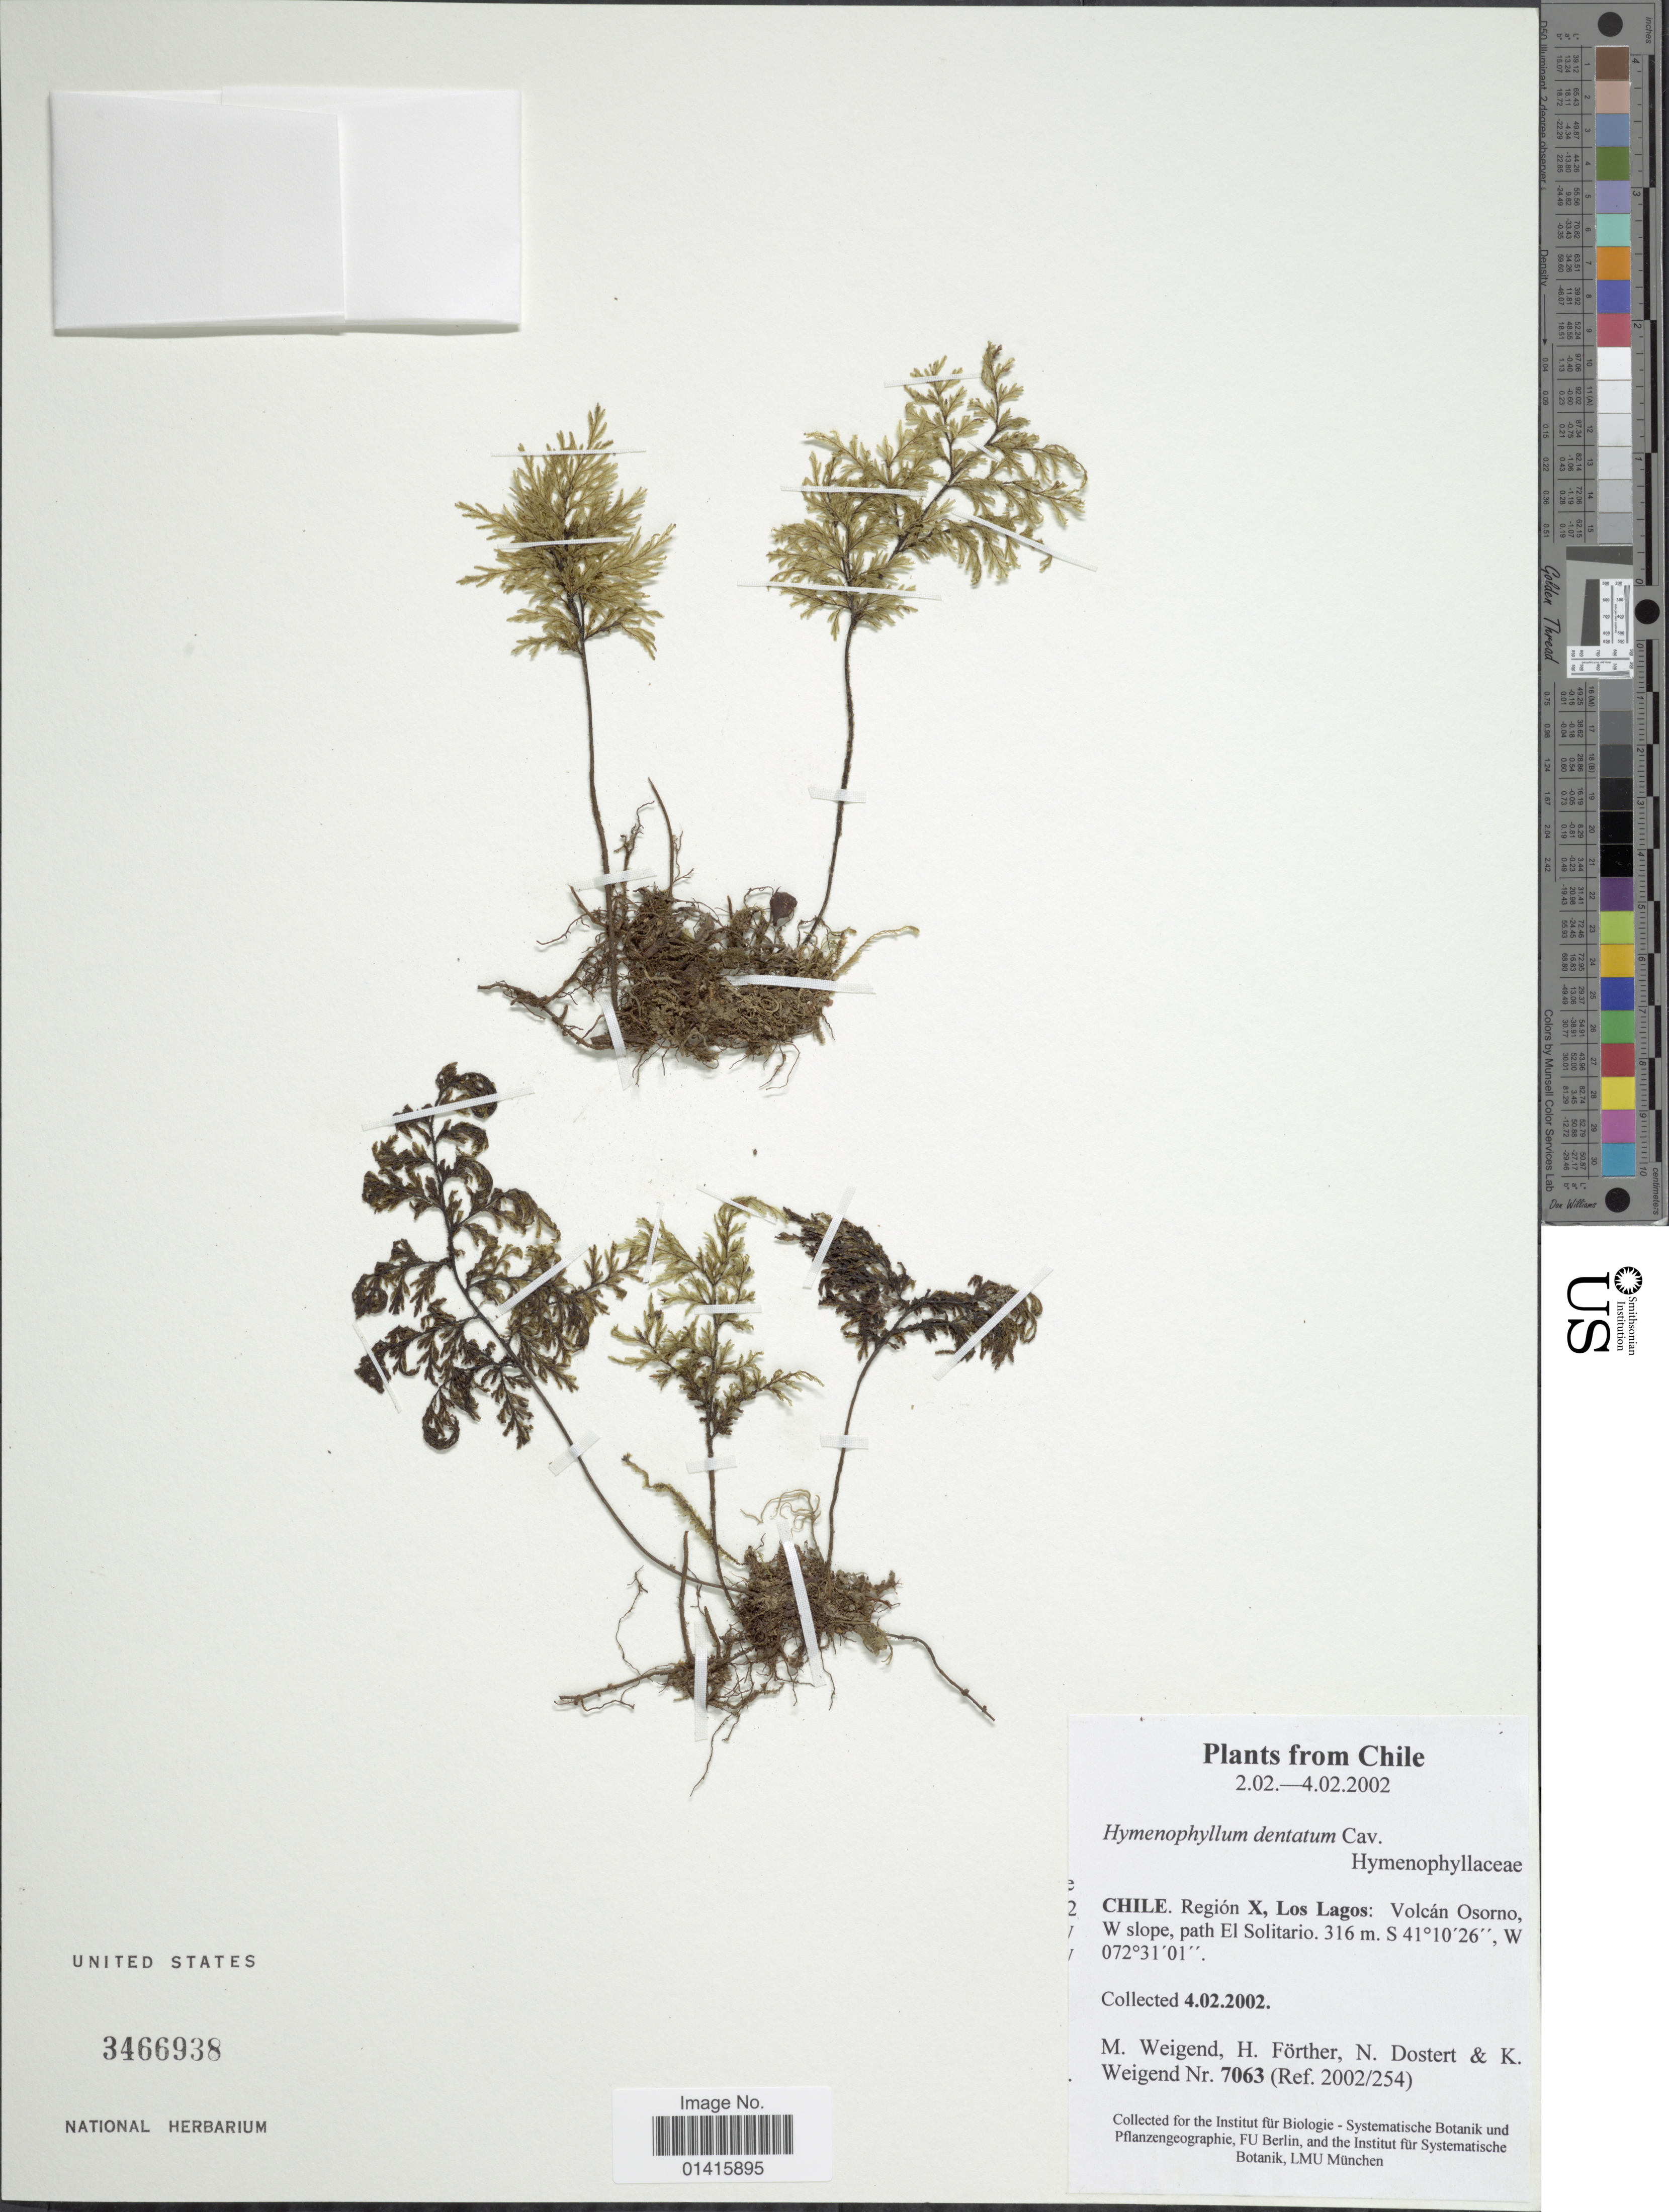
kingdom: Plantae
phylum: Tracheophyta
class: Polypodiopsida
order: Hymenophyllales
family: Hymenophyllaceae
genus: Hymenophyllum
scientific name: Hymenophyllum dentatum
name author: Cav.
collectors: M. Weigend, H. Förther, N. Dostert & K. Weigend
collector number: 7063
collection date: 2002-02-04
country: Chile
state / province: Los Lagos (X)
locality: Chile,Region X, Los Lagos: Volcán Osorno, W slope, path El Solitario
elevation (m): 316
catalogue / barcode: US 3466938